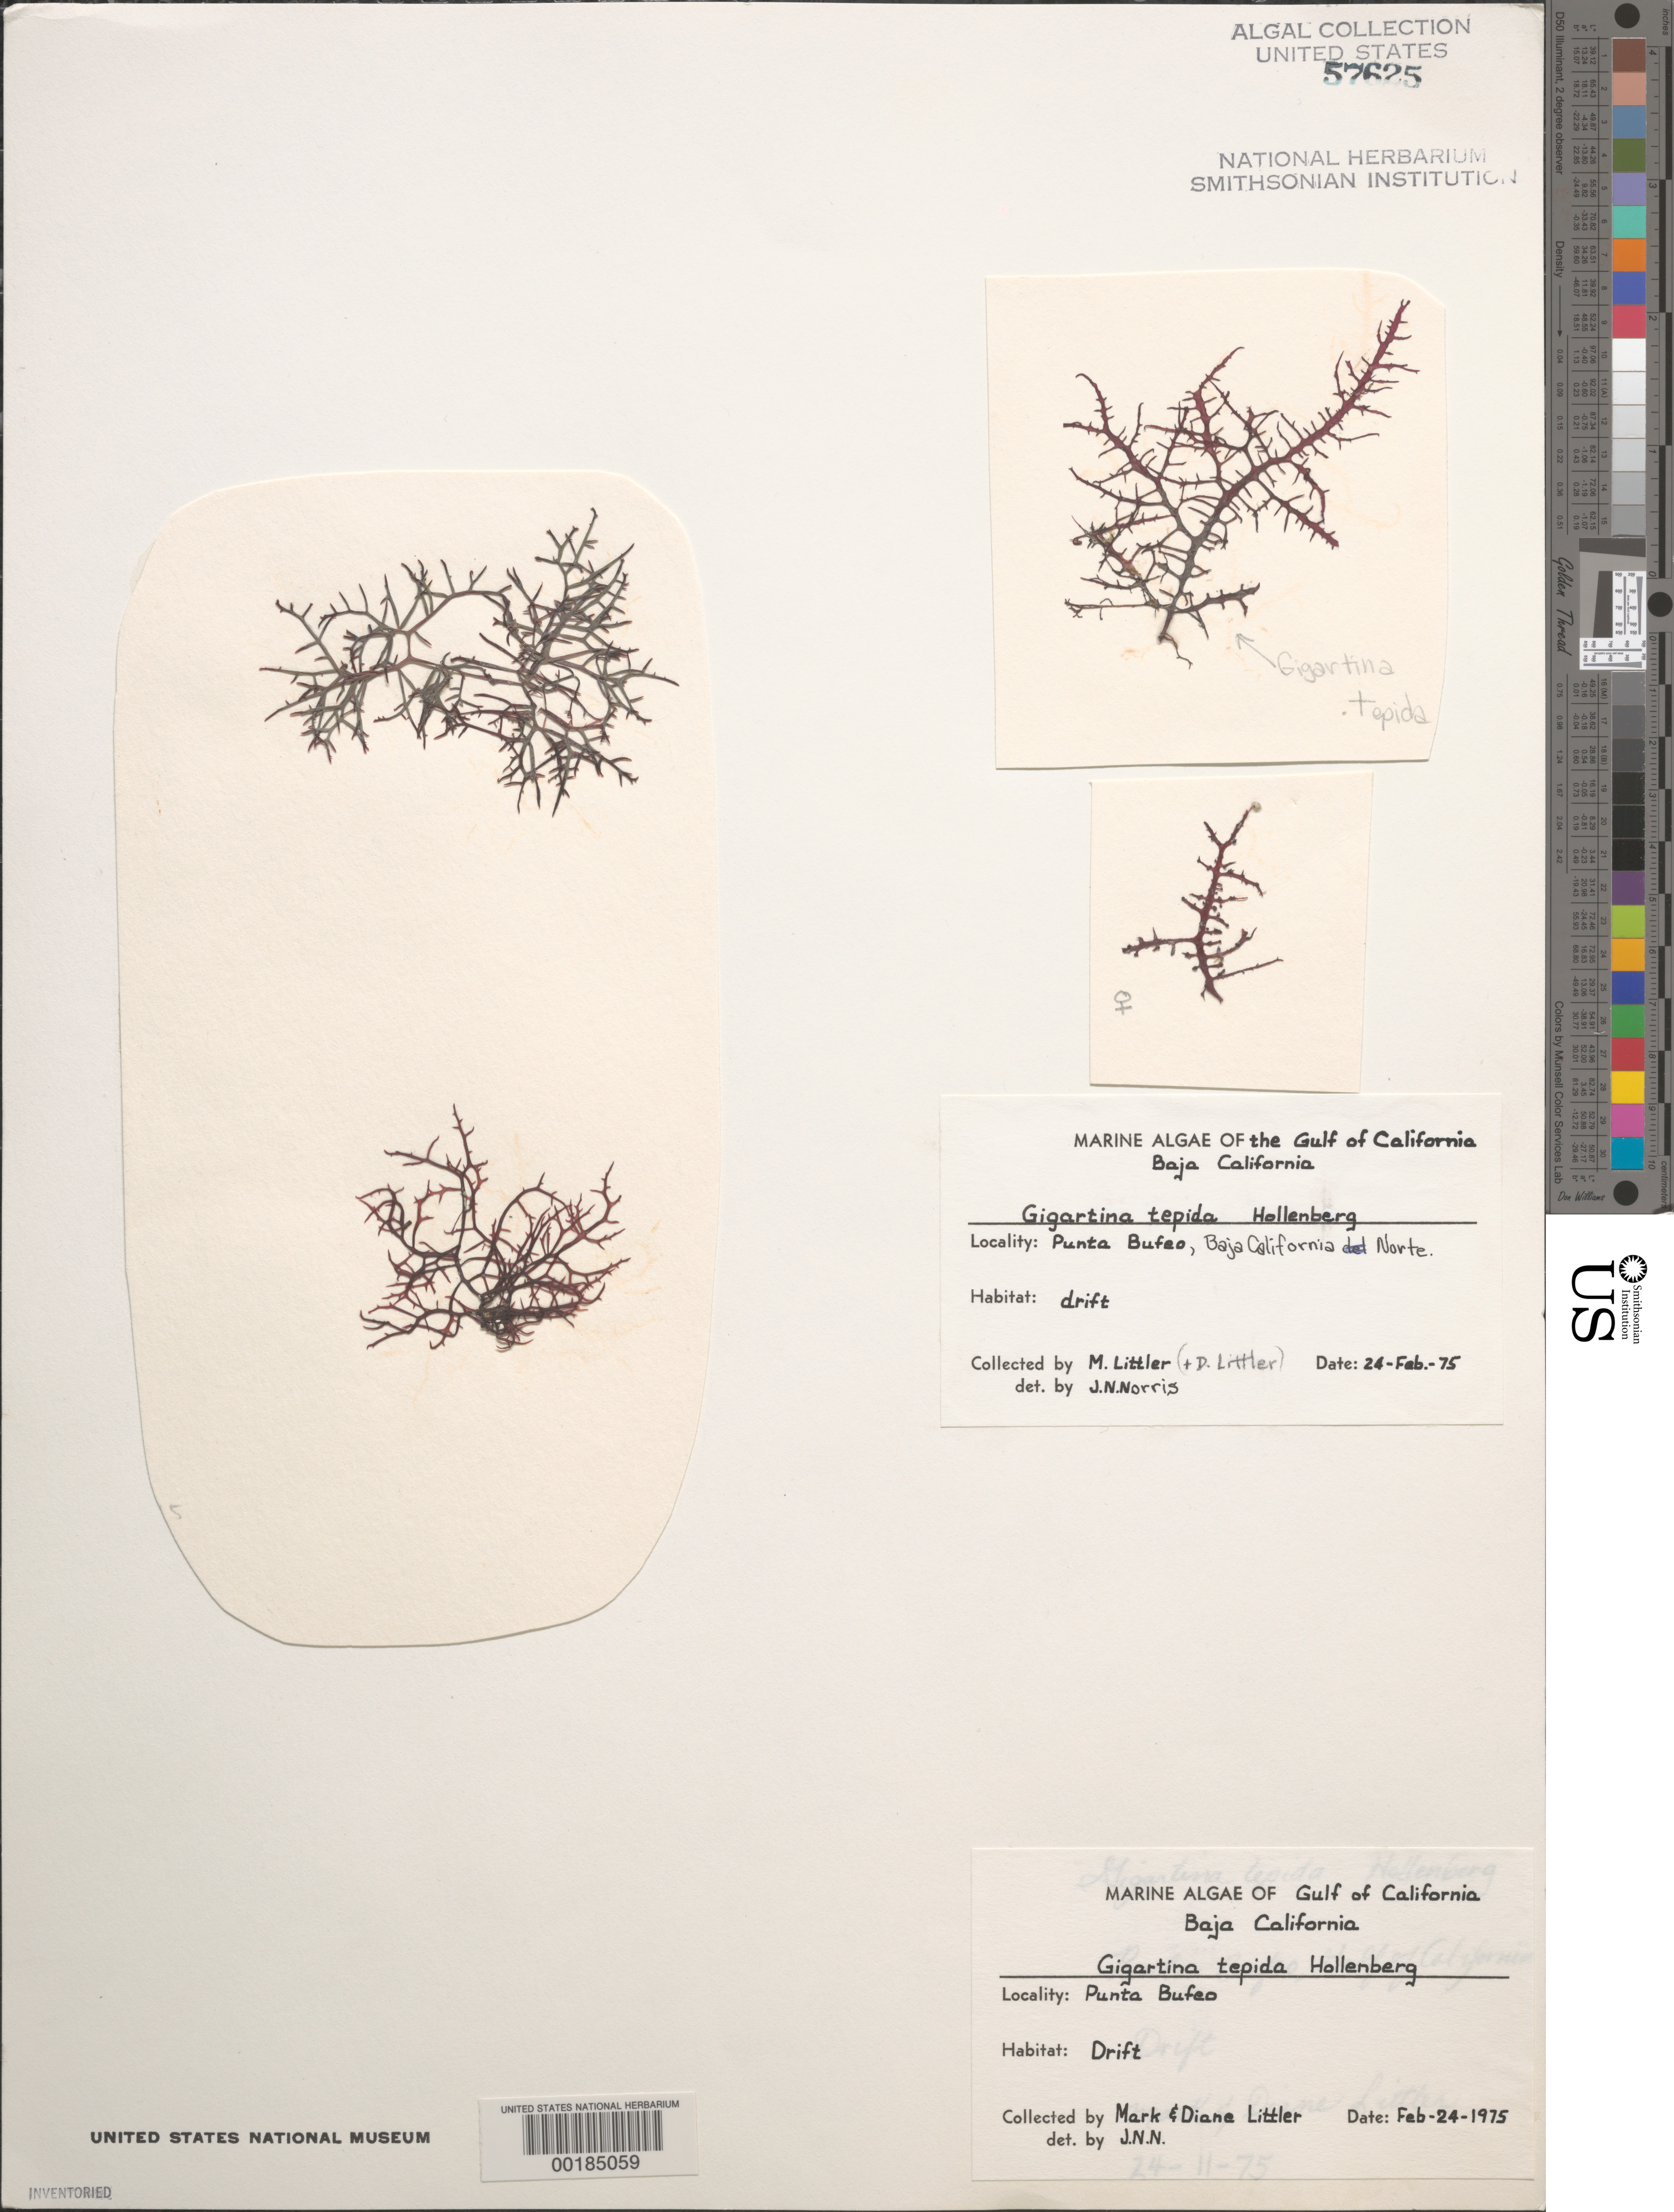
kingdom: Plantae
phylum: Rhodophyta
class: Florideophyceae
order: Gigartinales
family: Gigartinaceae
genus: Chondracanthus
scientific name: Chondracanthus tepidus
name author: (Hollenb.) Guiry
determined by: Algae name updating Project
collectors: M. M. Littler & D. S. Littler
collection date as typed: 24 Feb 1975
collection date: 1975-02-24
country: Mexico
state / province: Baja California Norte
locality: Punta Bufeo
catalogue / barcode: US 57625